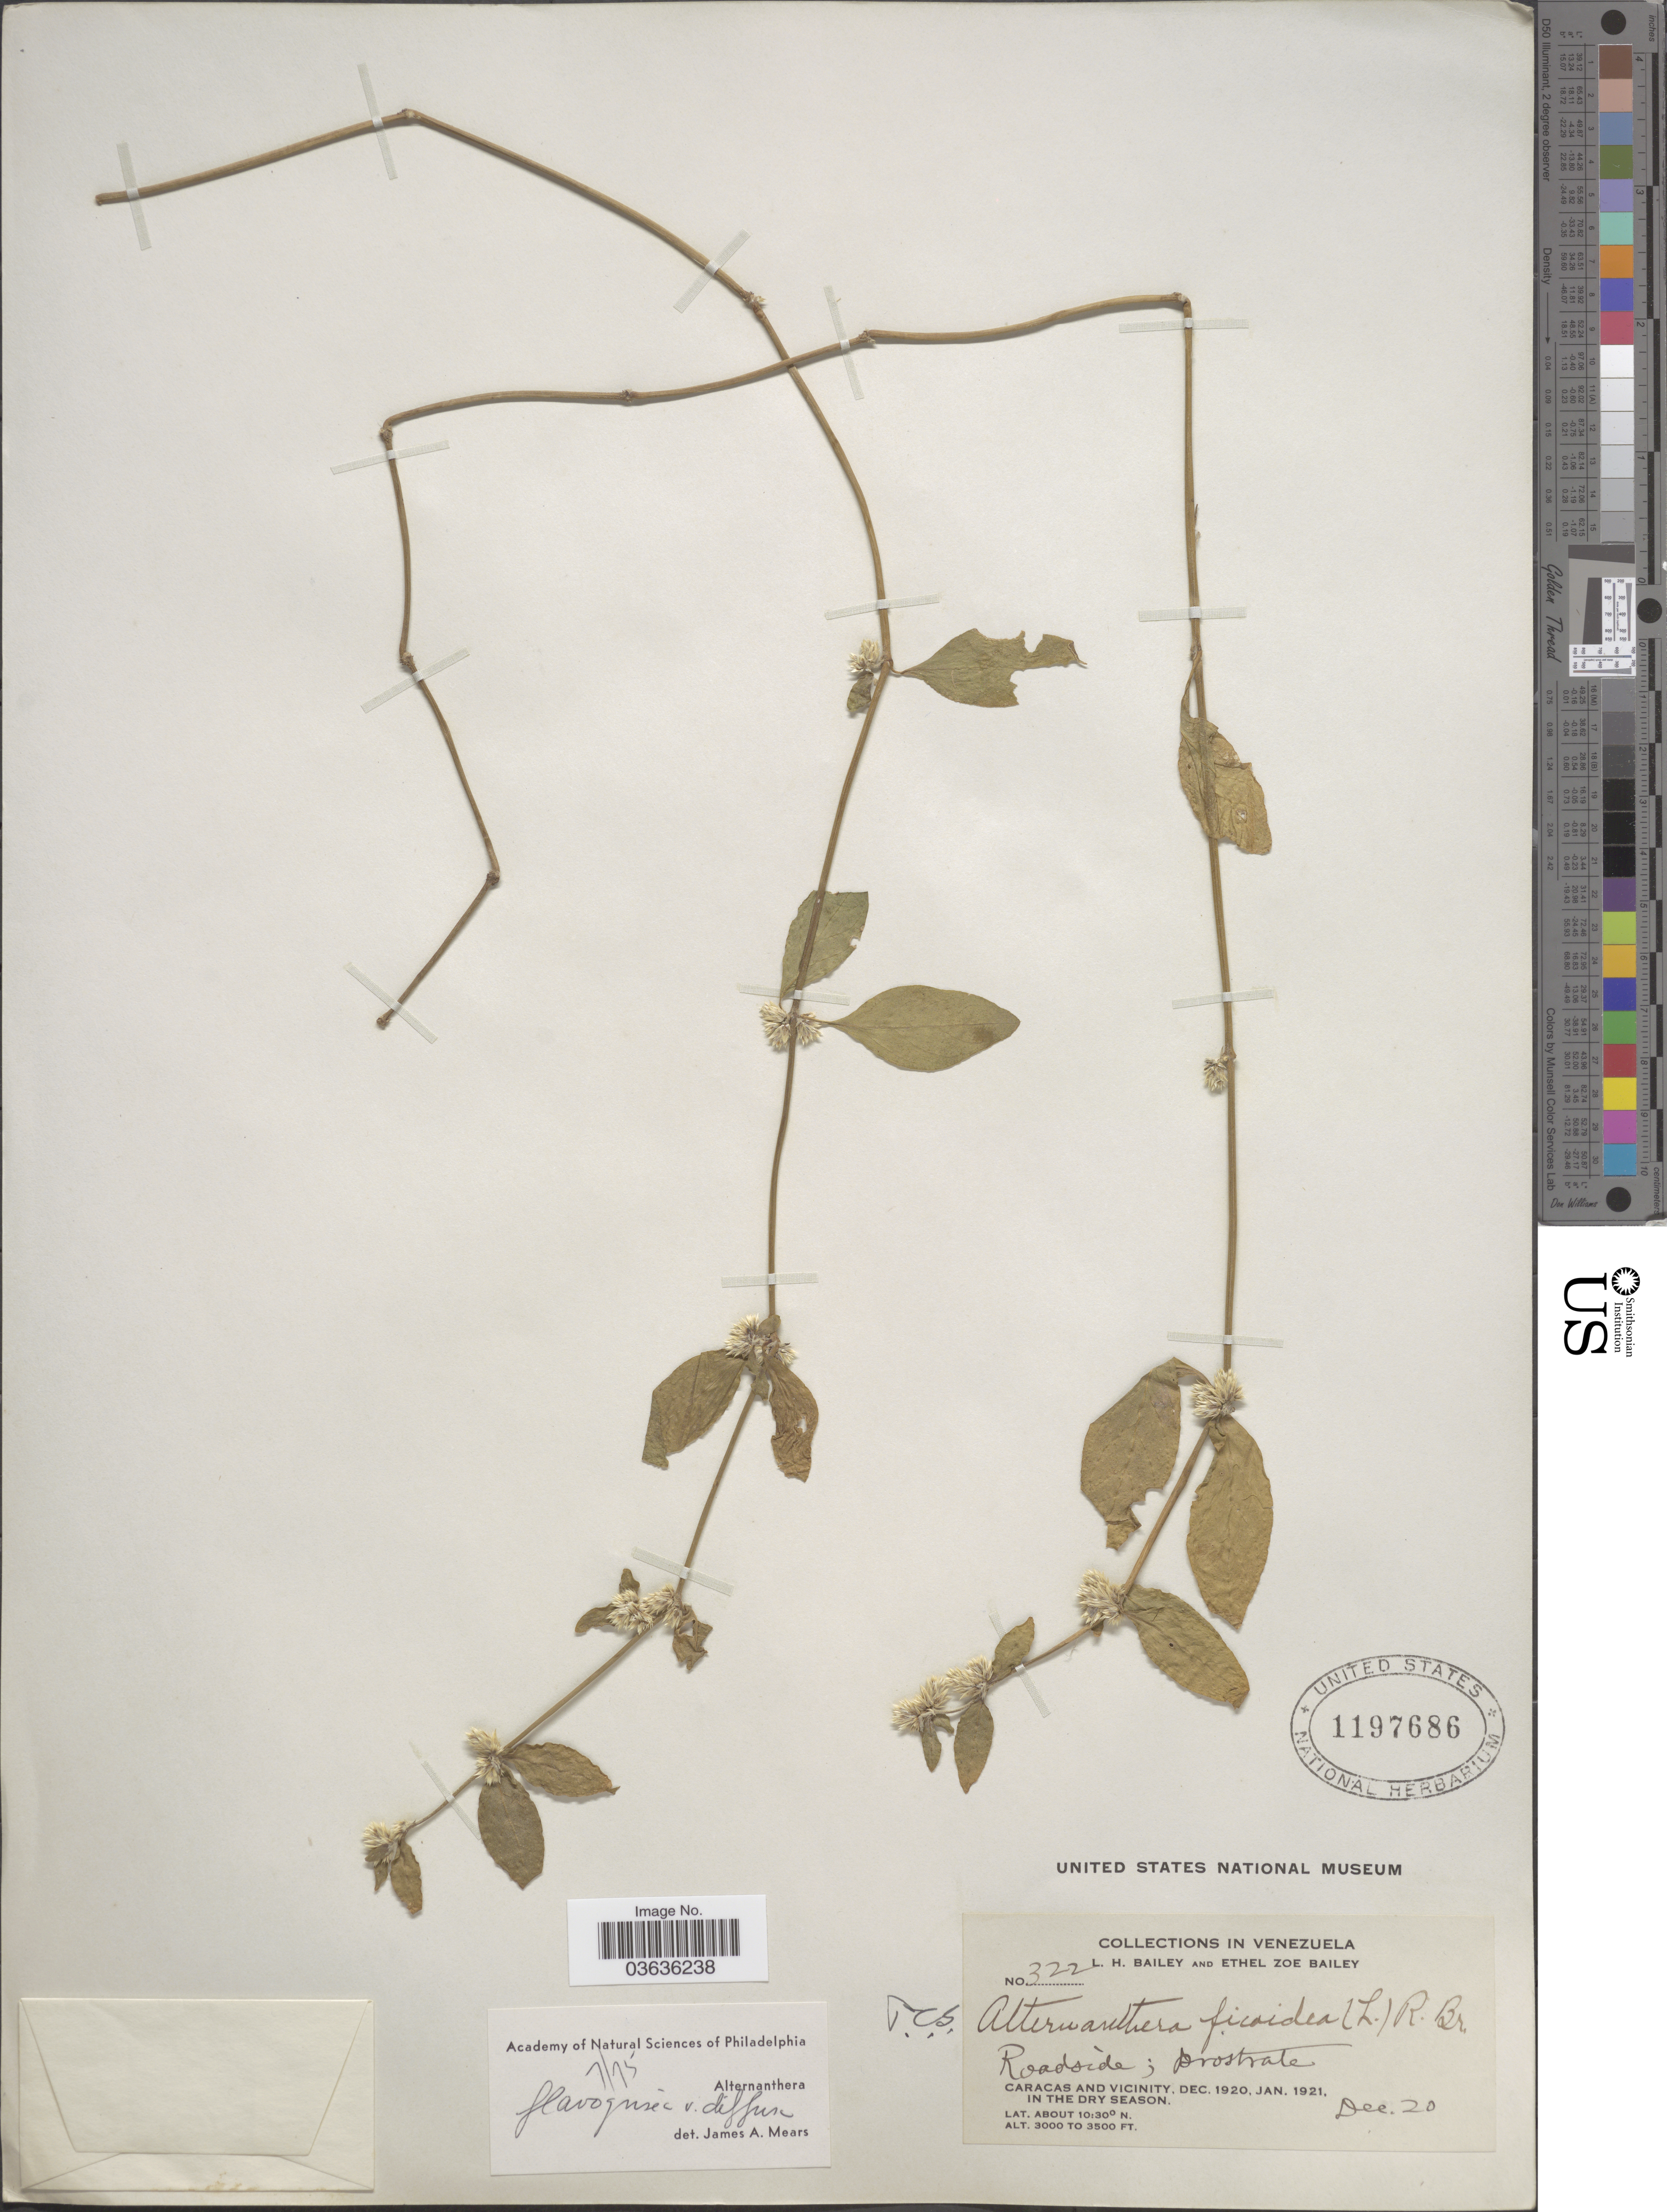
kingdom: Plantae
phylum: Tracheophyta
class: Magnoliopsida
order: Caryophyllales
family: Amaranthaceae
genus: Alternanthera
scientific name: Alternanthera flavogrisea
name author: Urb.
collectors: L. H. Bailey & E. Z. Bailey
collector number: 322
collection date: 1920-12-20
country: Venezuela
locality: Caracas and Vicinity.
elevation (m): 914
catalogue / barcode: US 1197686